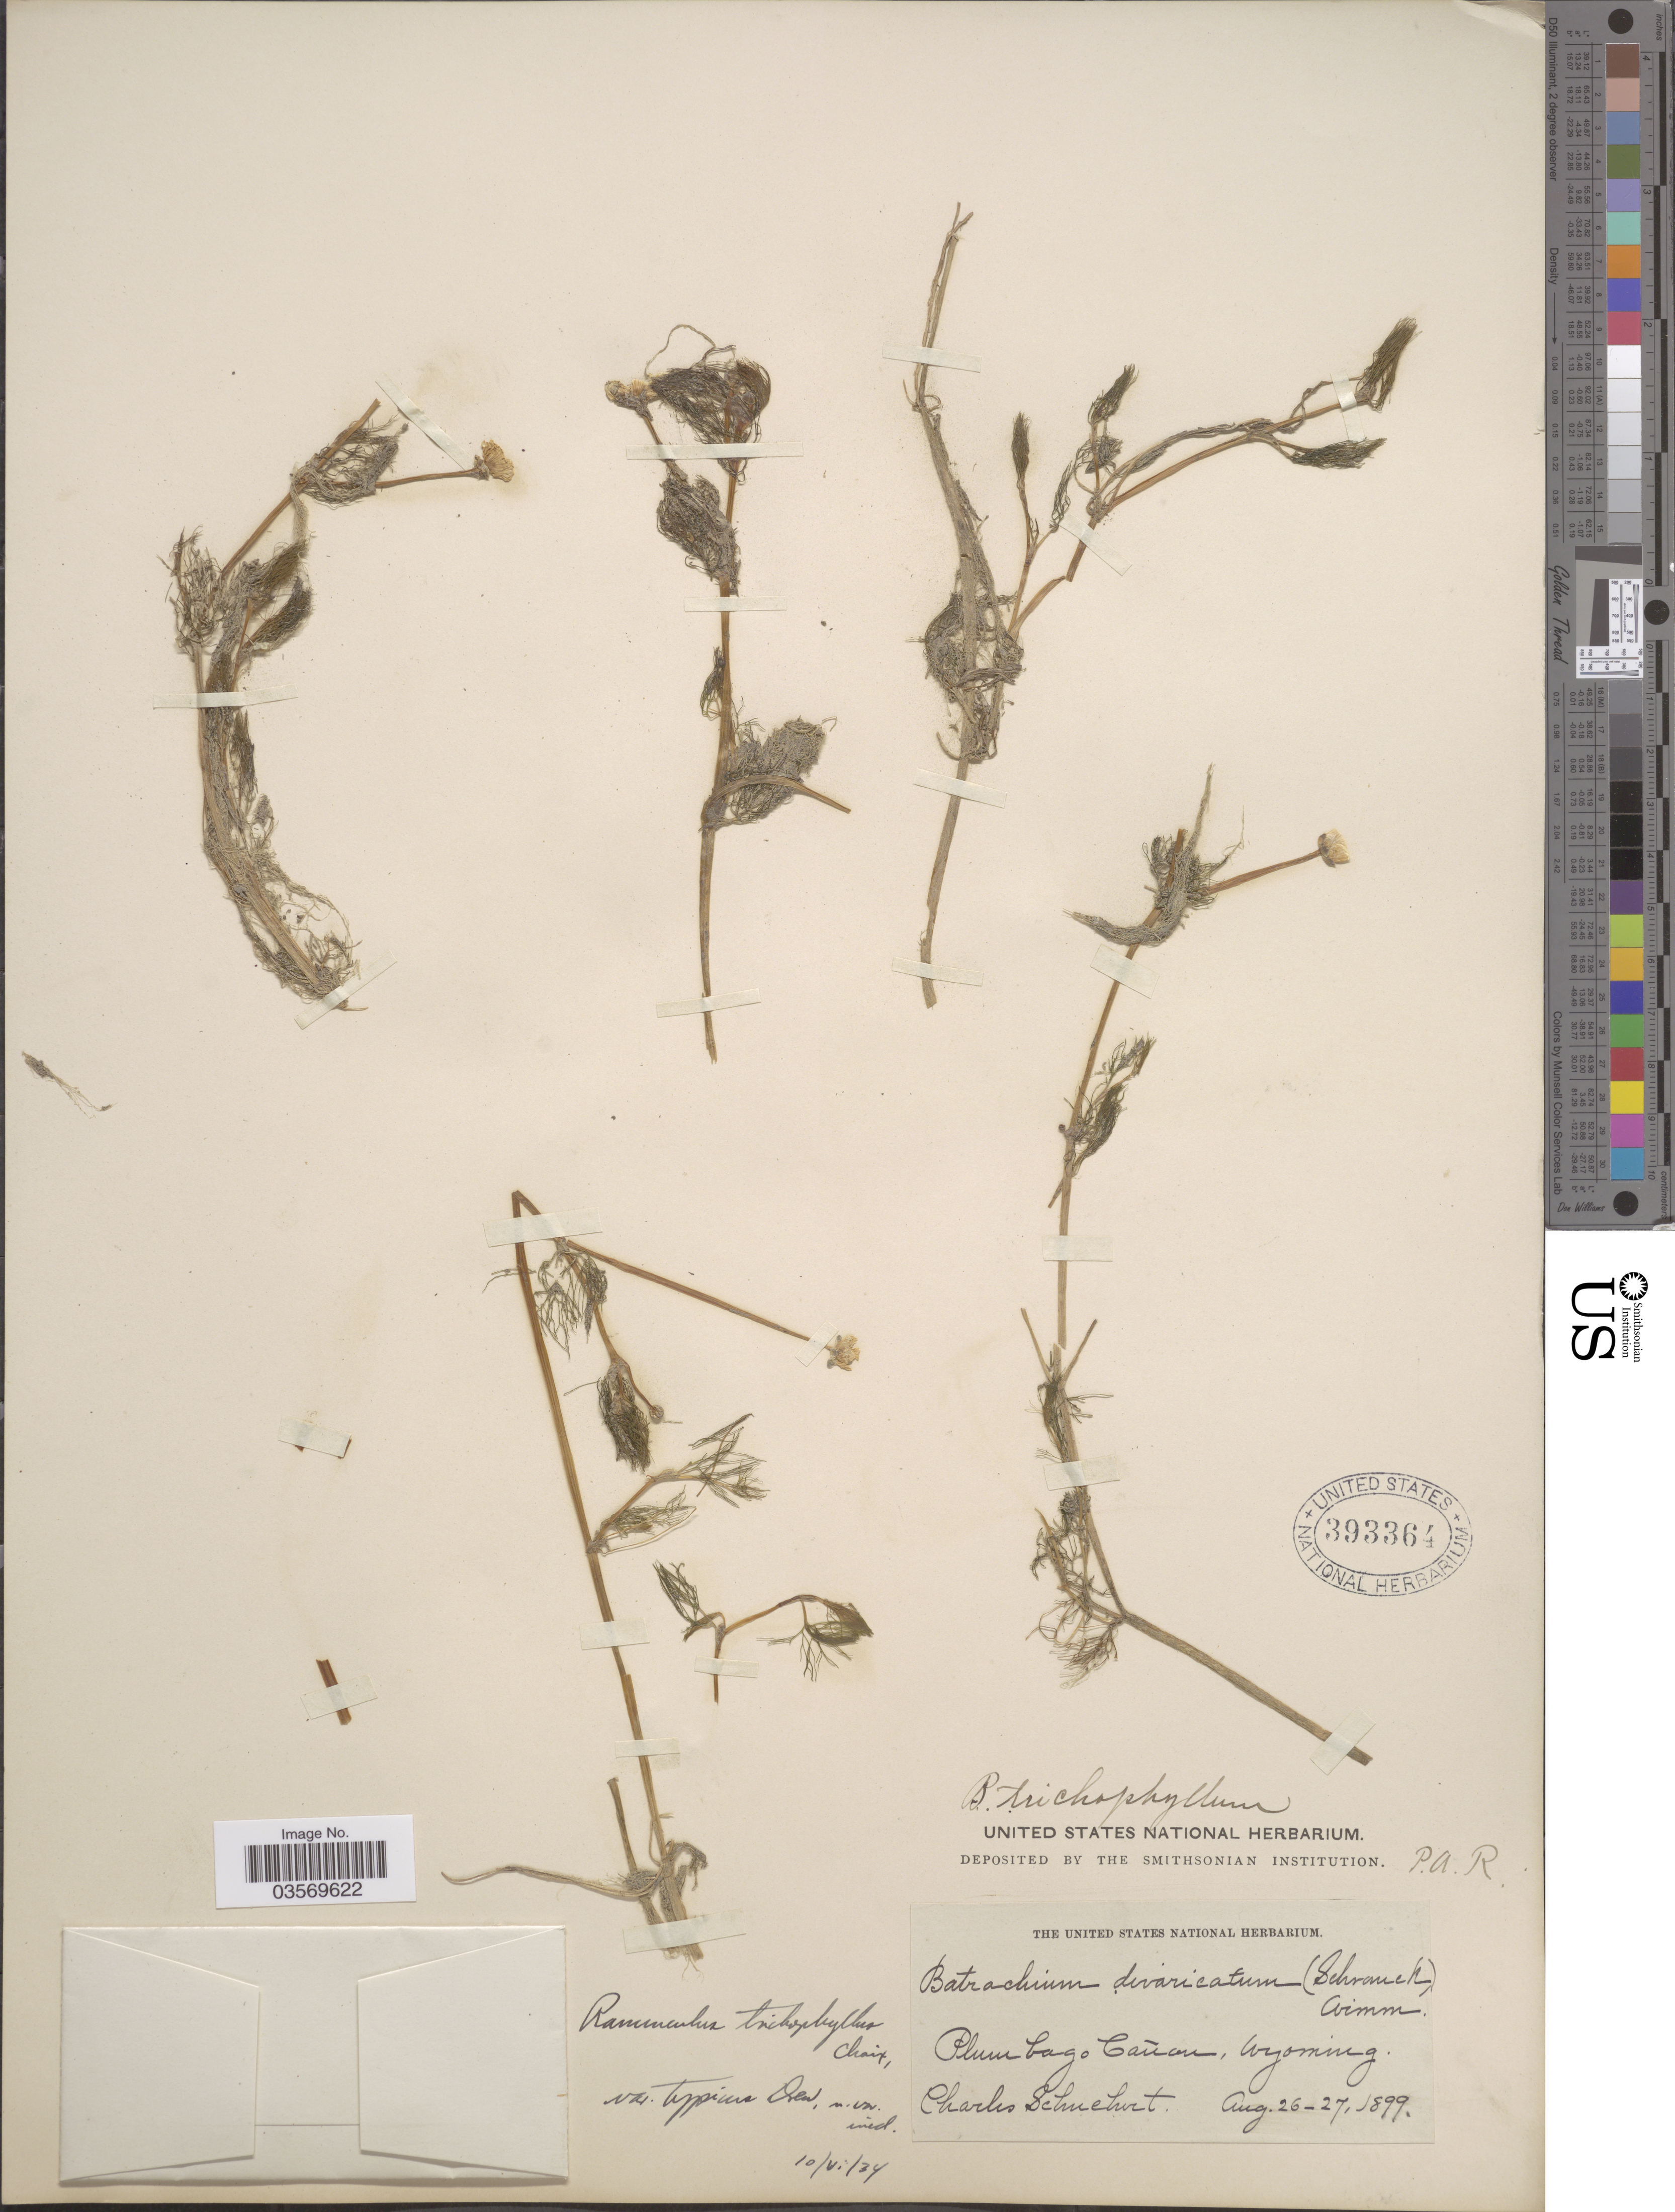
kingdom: Plantae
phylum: Tracheophyta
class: Magnoliopsida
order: Ranunculales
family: Ranunculaceae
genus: Ranunculus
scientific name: Ranunculus trichophyllus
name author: Chaix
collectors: C. Schuchert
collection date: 1899-08-26/1899-08-27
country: United States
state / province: Wyoming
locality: Plumbago Cañon.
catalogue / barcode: US 393364